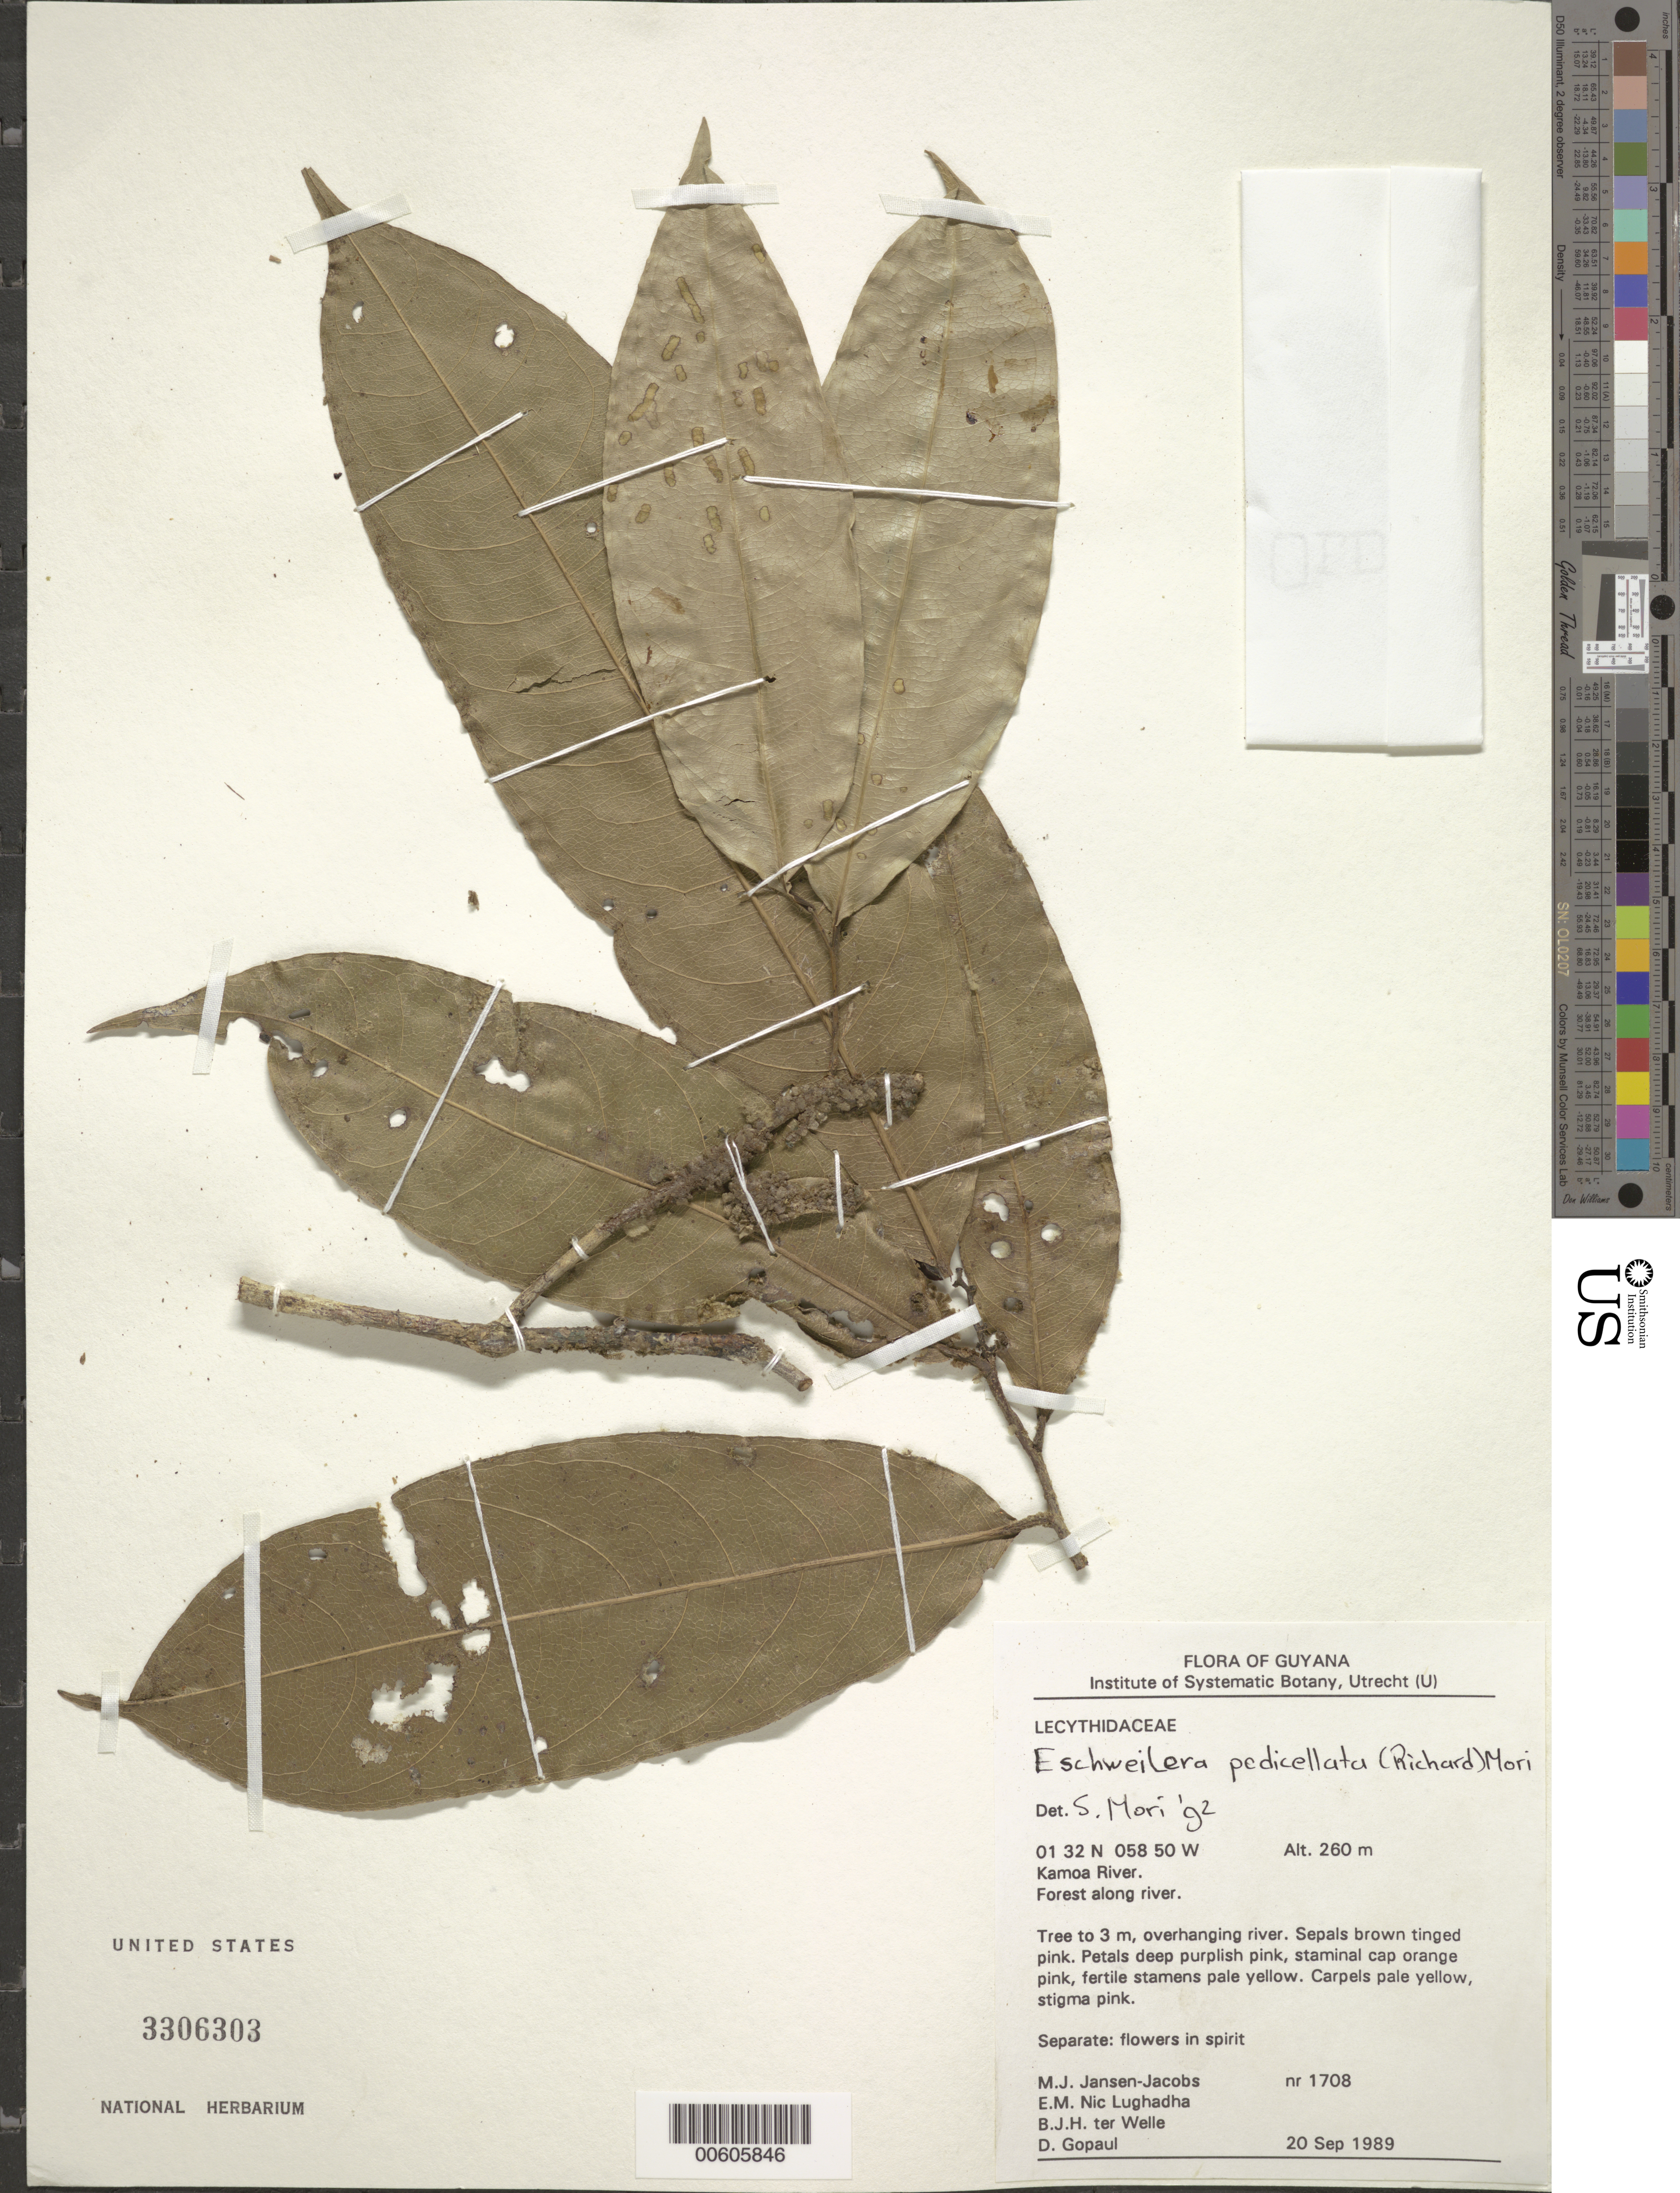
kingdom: Plantae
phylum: Tracheophyta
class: Magnoliopsida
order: Ericales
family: Lecythidaceae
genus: Eschweilera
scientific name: Eschweilera pedicellata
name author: (Rich.) S.A. Mori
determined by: Mori, Scott A.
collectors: M. J. Jansen-Jacobs, E. Nic Lughadha, B. Welle & D. Gopaul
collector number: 1708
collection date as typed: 20-Sep-89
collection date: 1989-09-20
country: Guyana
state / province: U. Takutu-U. Essequibo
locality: Kamoa River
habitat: Forest along river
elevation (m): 260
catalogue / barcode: US 3306303